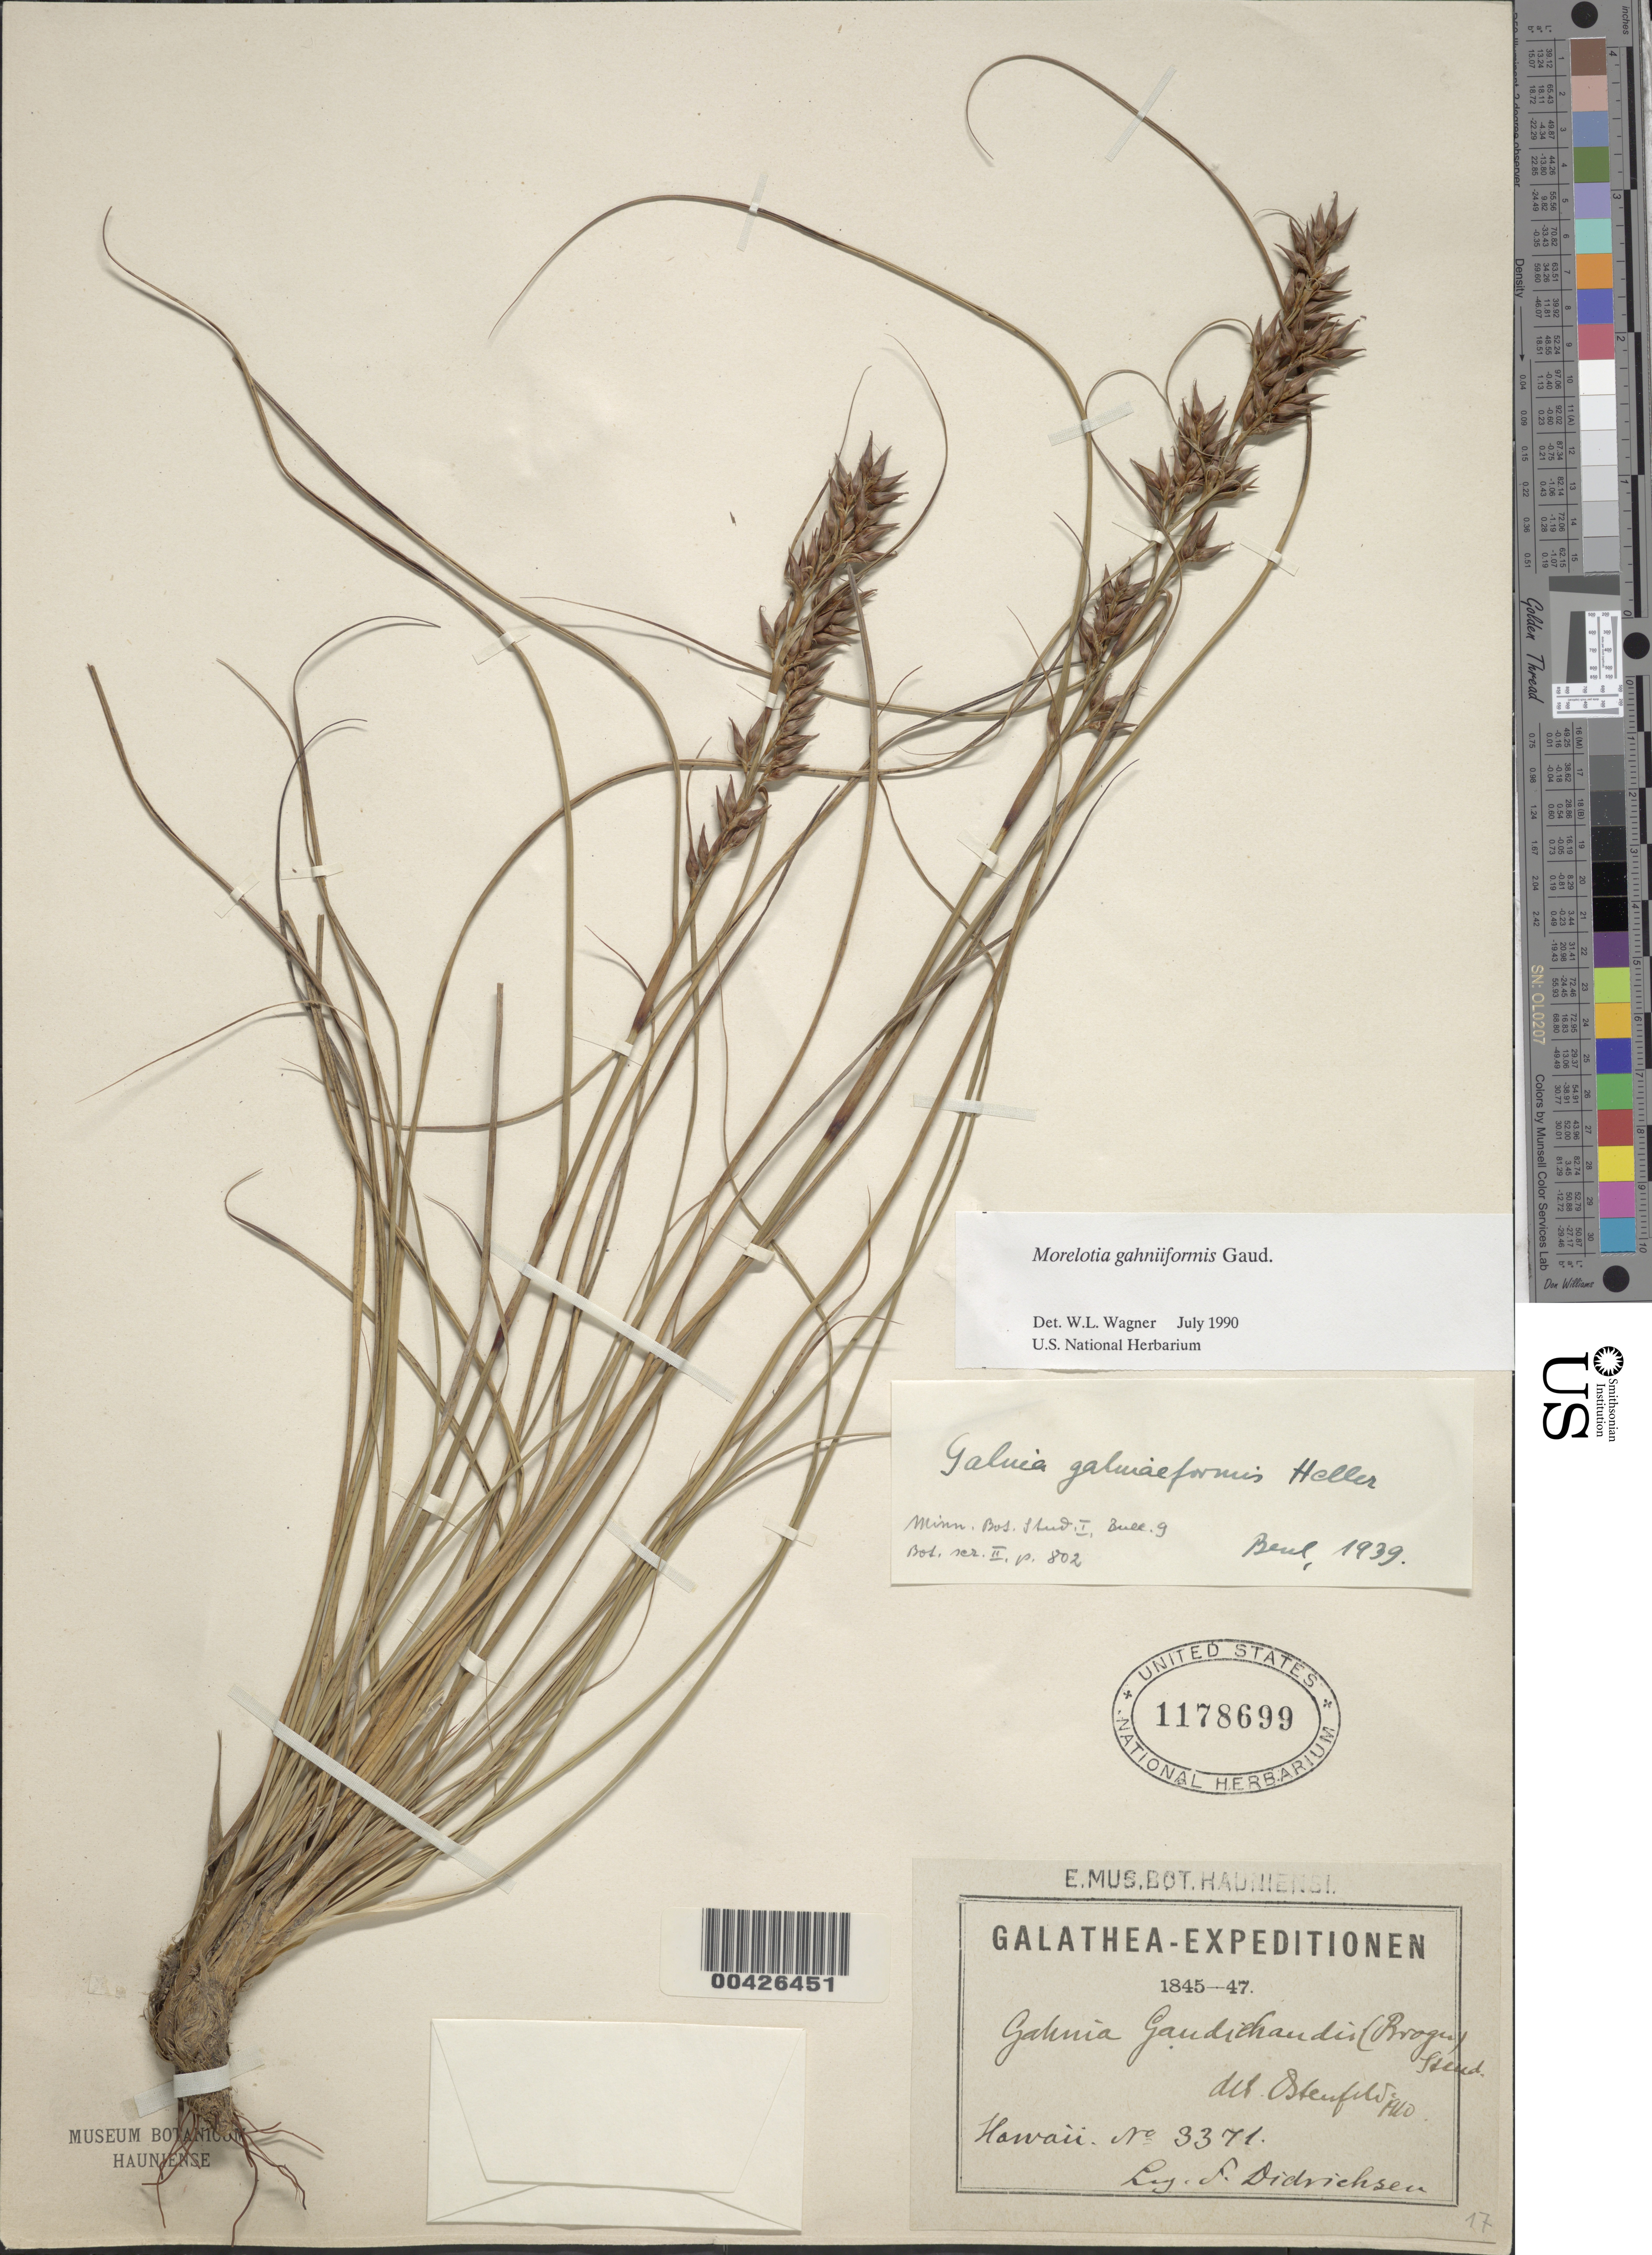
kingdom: Plantae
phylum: Tracheophyta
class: Liliopsida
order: Poales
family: Cyperaceae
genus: Morelotia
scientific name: Morelotia gahniiformis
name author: Gaudich.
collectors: D. Didrichsen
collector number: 3371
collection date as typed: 1845 to -- --- 1847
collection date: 1845/1847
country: United States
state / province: Hawaii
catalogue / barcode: US 1178699